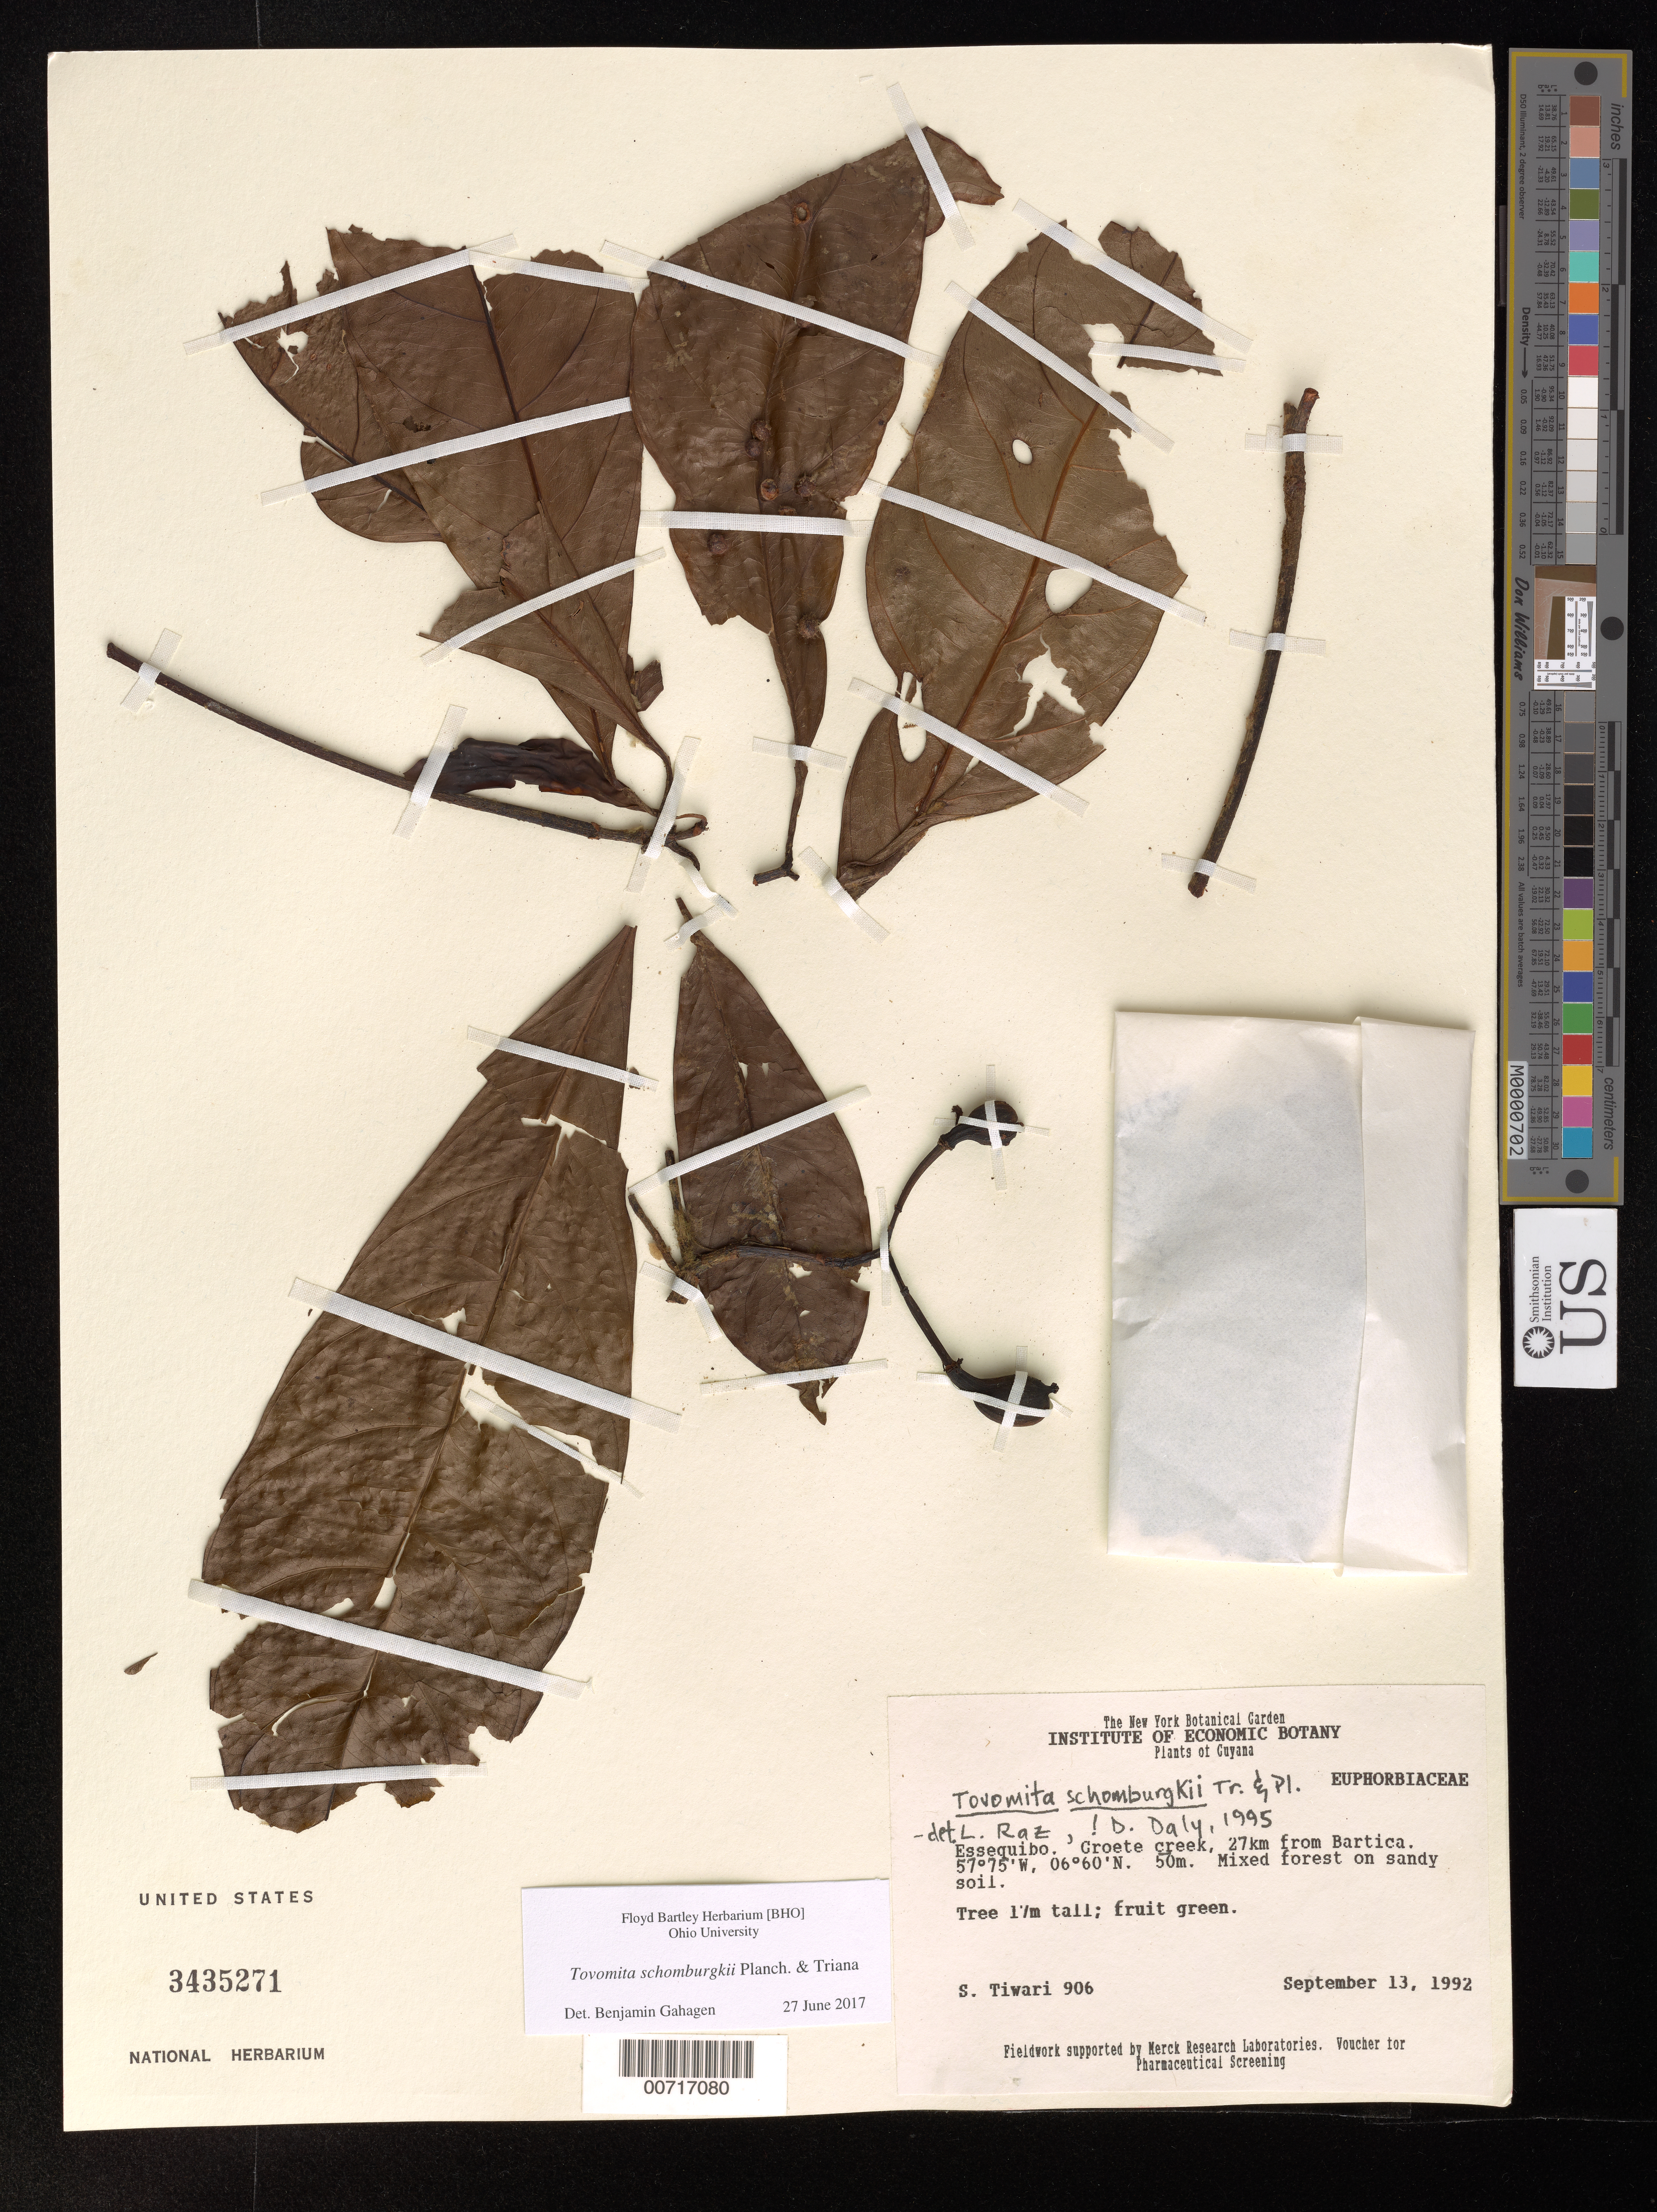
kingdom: Plantae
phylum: Tracheophyta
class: Magnoliopsida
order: Malpighiales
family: Clusiaceae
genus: Tovomita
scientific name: Tovomita schomburgkii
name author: Planch. & Triana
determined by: Daly, D. C.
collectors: S. Tiwari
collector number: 906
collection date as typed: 13-Sep-92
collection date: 1992-09-13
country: Guyana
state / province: Essequibo Isl-W. Demerara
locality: Essequibo; Groete Creek, 27 km from Bartica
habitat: Mixed forest on sandy soil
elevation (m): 50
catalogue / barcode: US 3435271